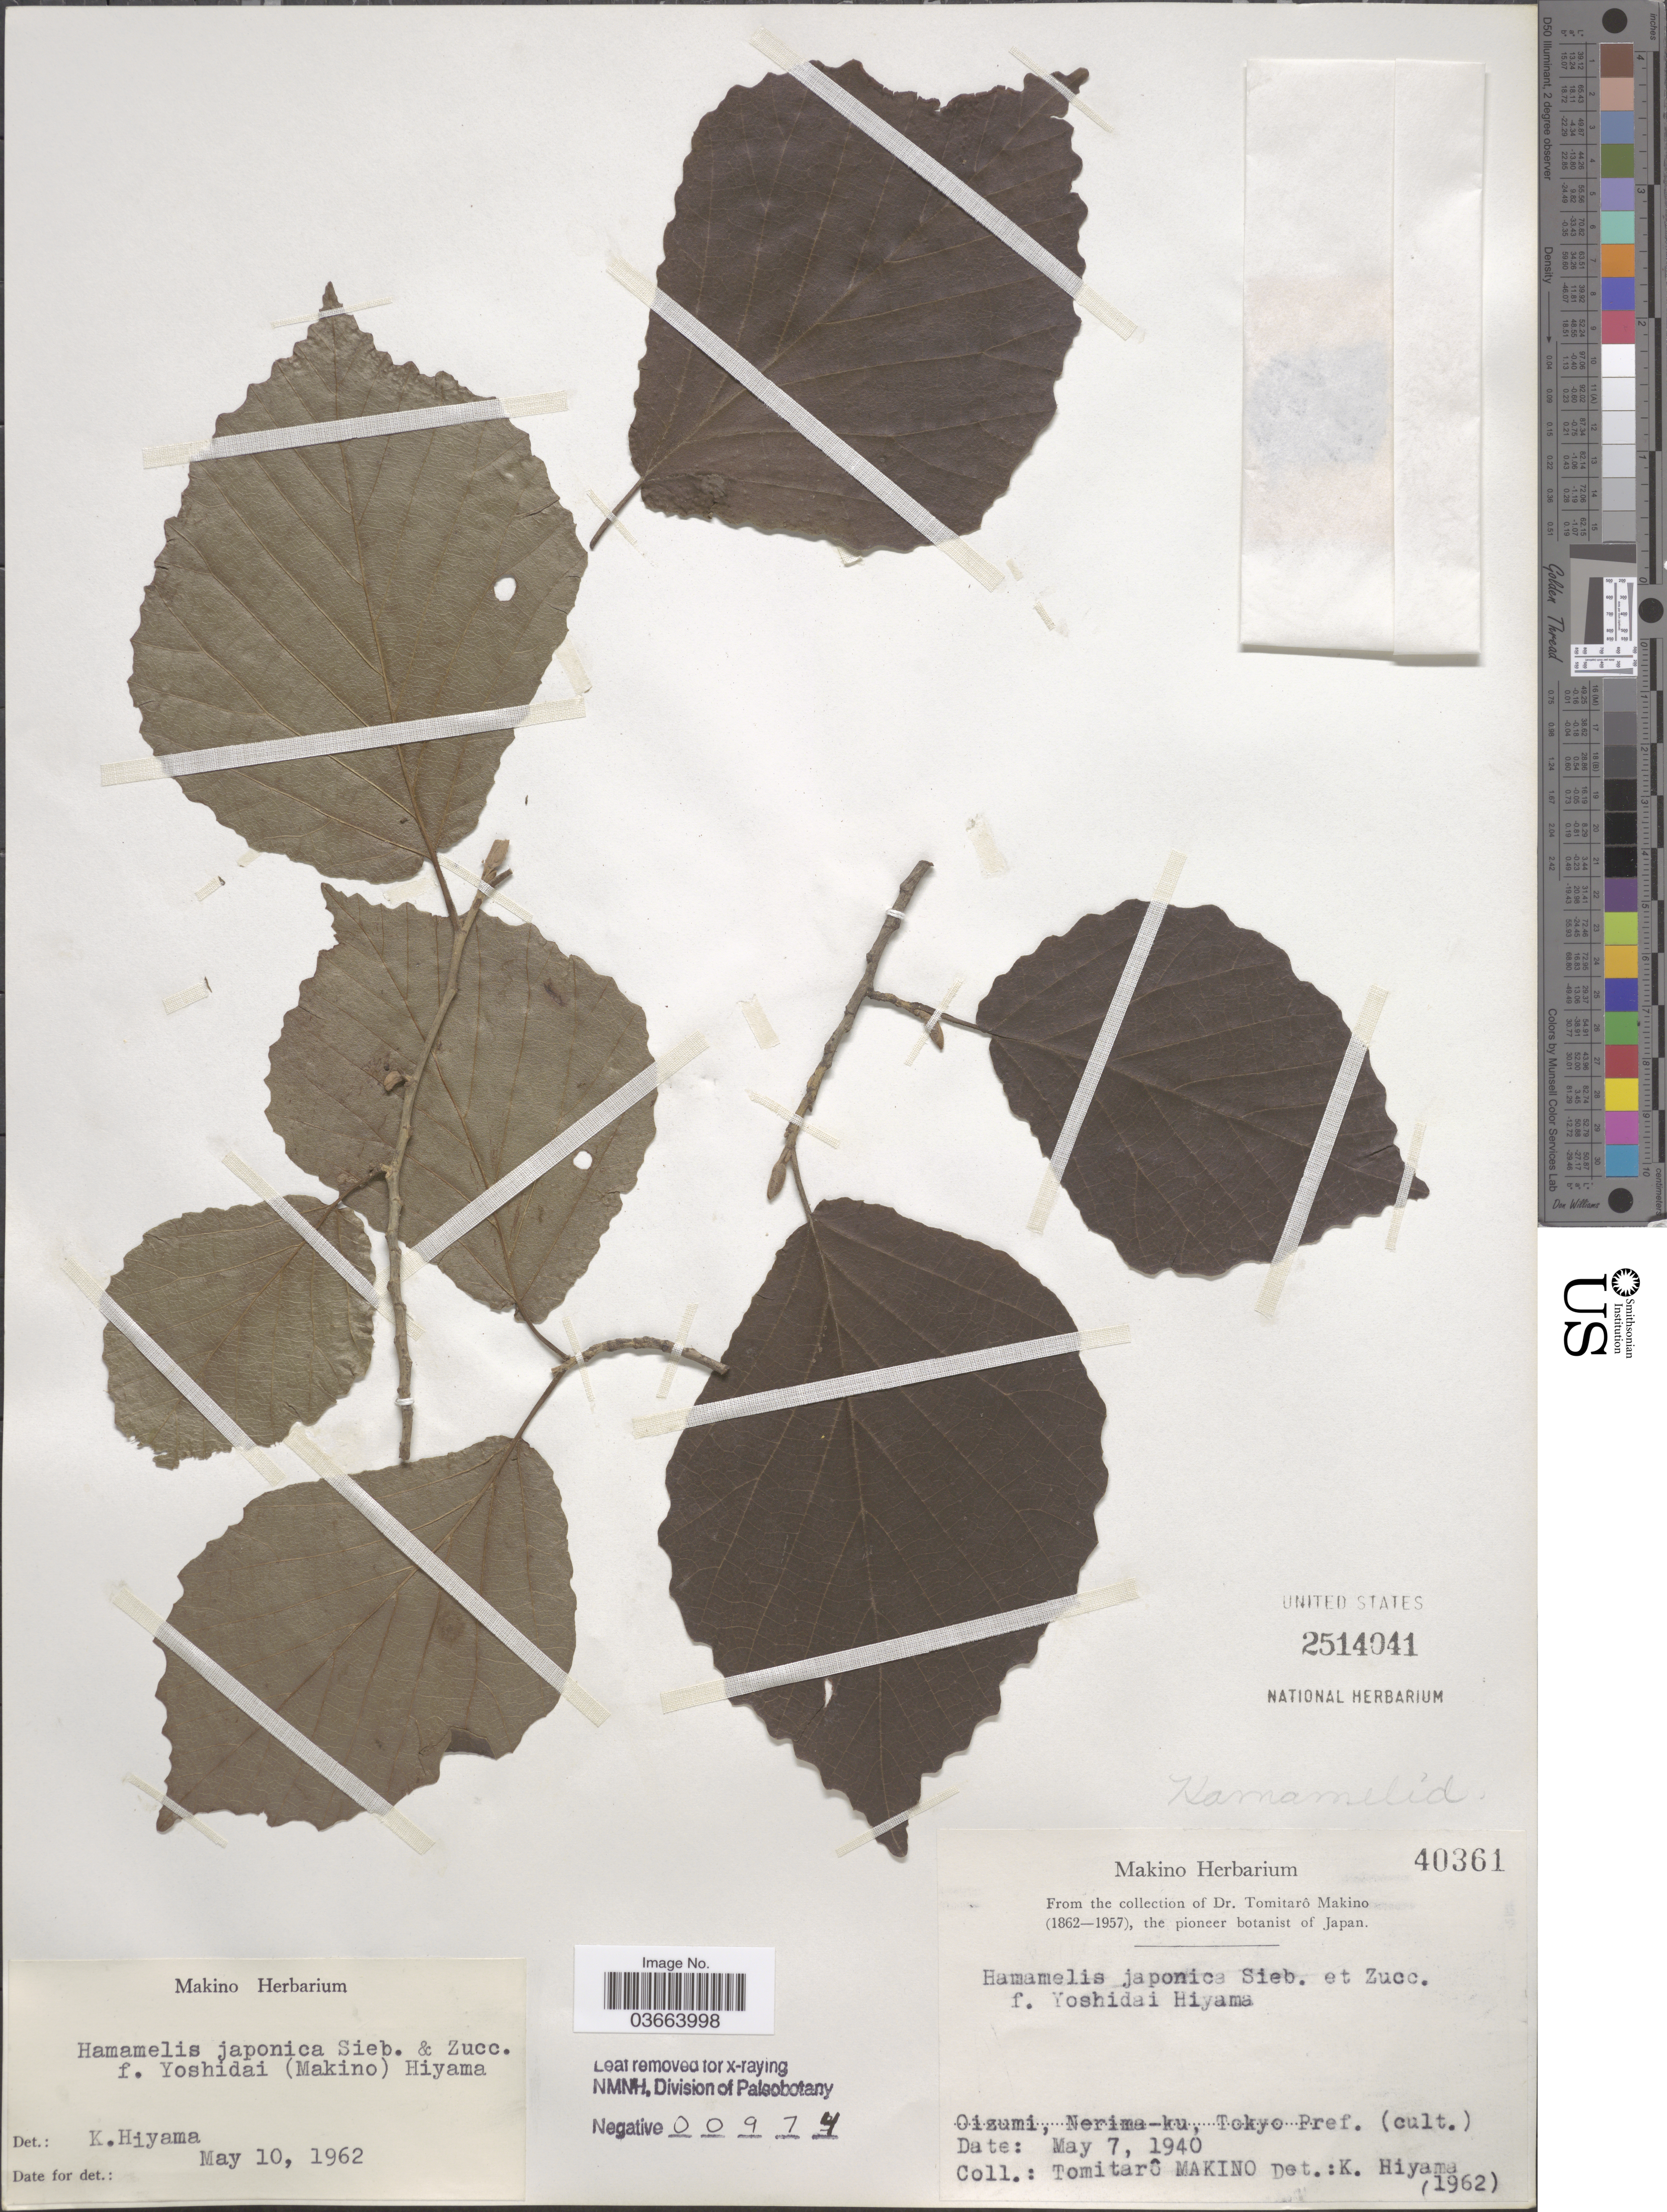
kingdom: Plantae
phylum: Tracheophyta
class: Magnoliopsida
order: Saxifragales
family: Hamamelidaceae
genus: Hamamelis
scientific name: Hamamelis japonica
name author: Siebold & Zucc.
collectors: T. Makino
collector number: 40361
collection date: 1940-05-07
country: Japan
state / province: Tokyo, Federal City of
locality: Oizumi, Nerima-ku, Tokyo Pref.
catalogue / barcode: US 2514041